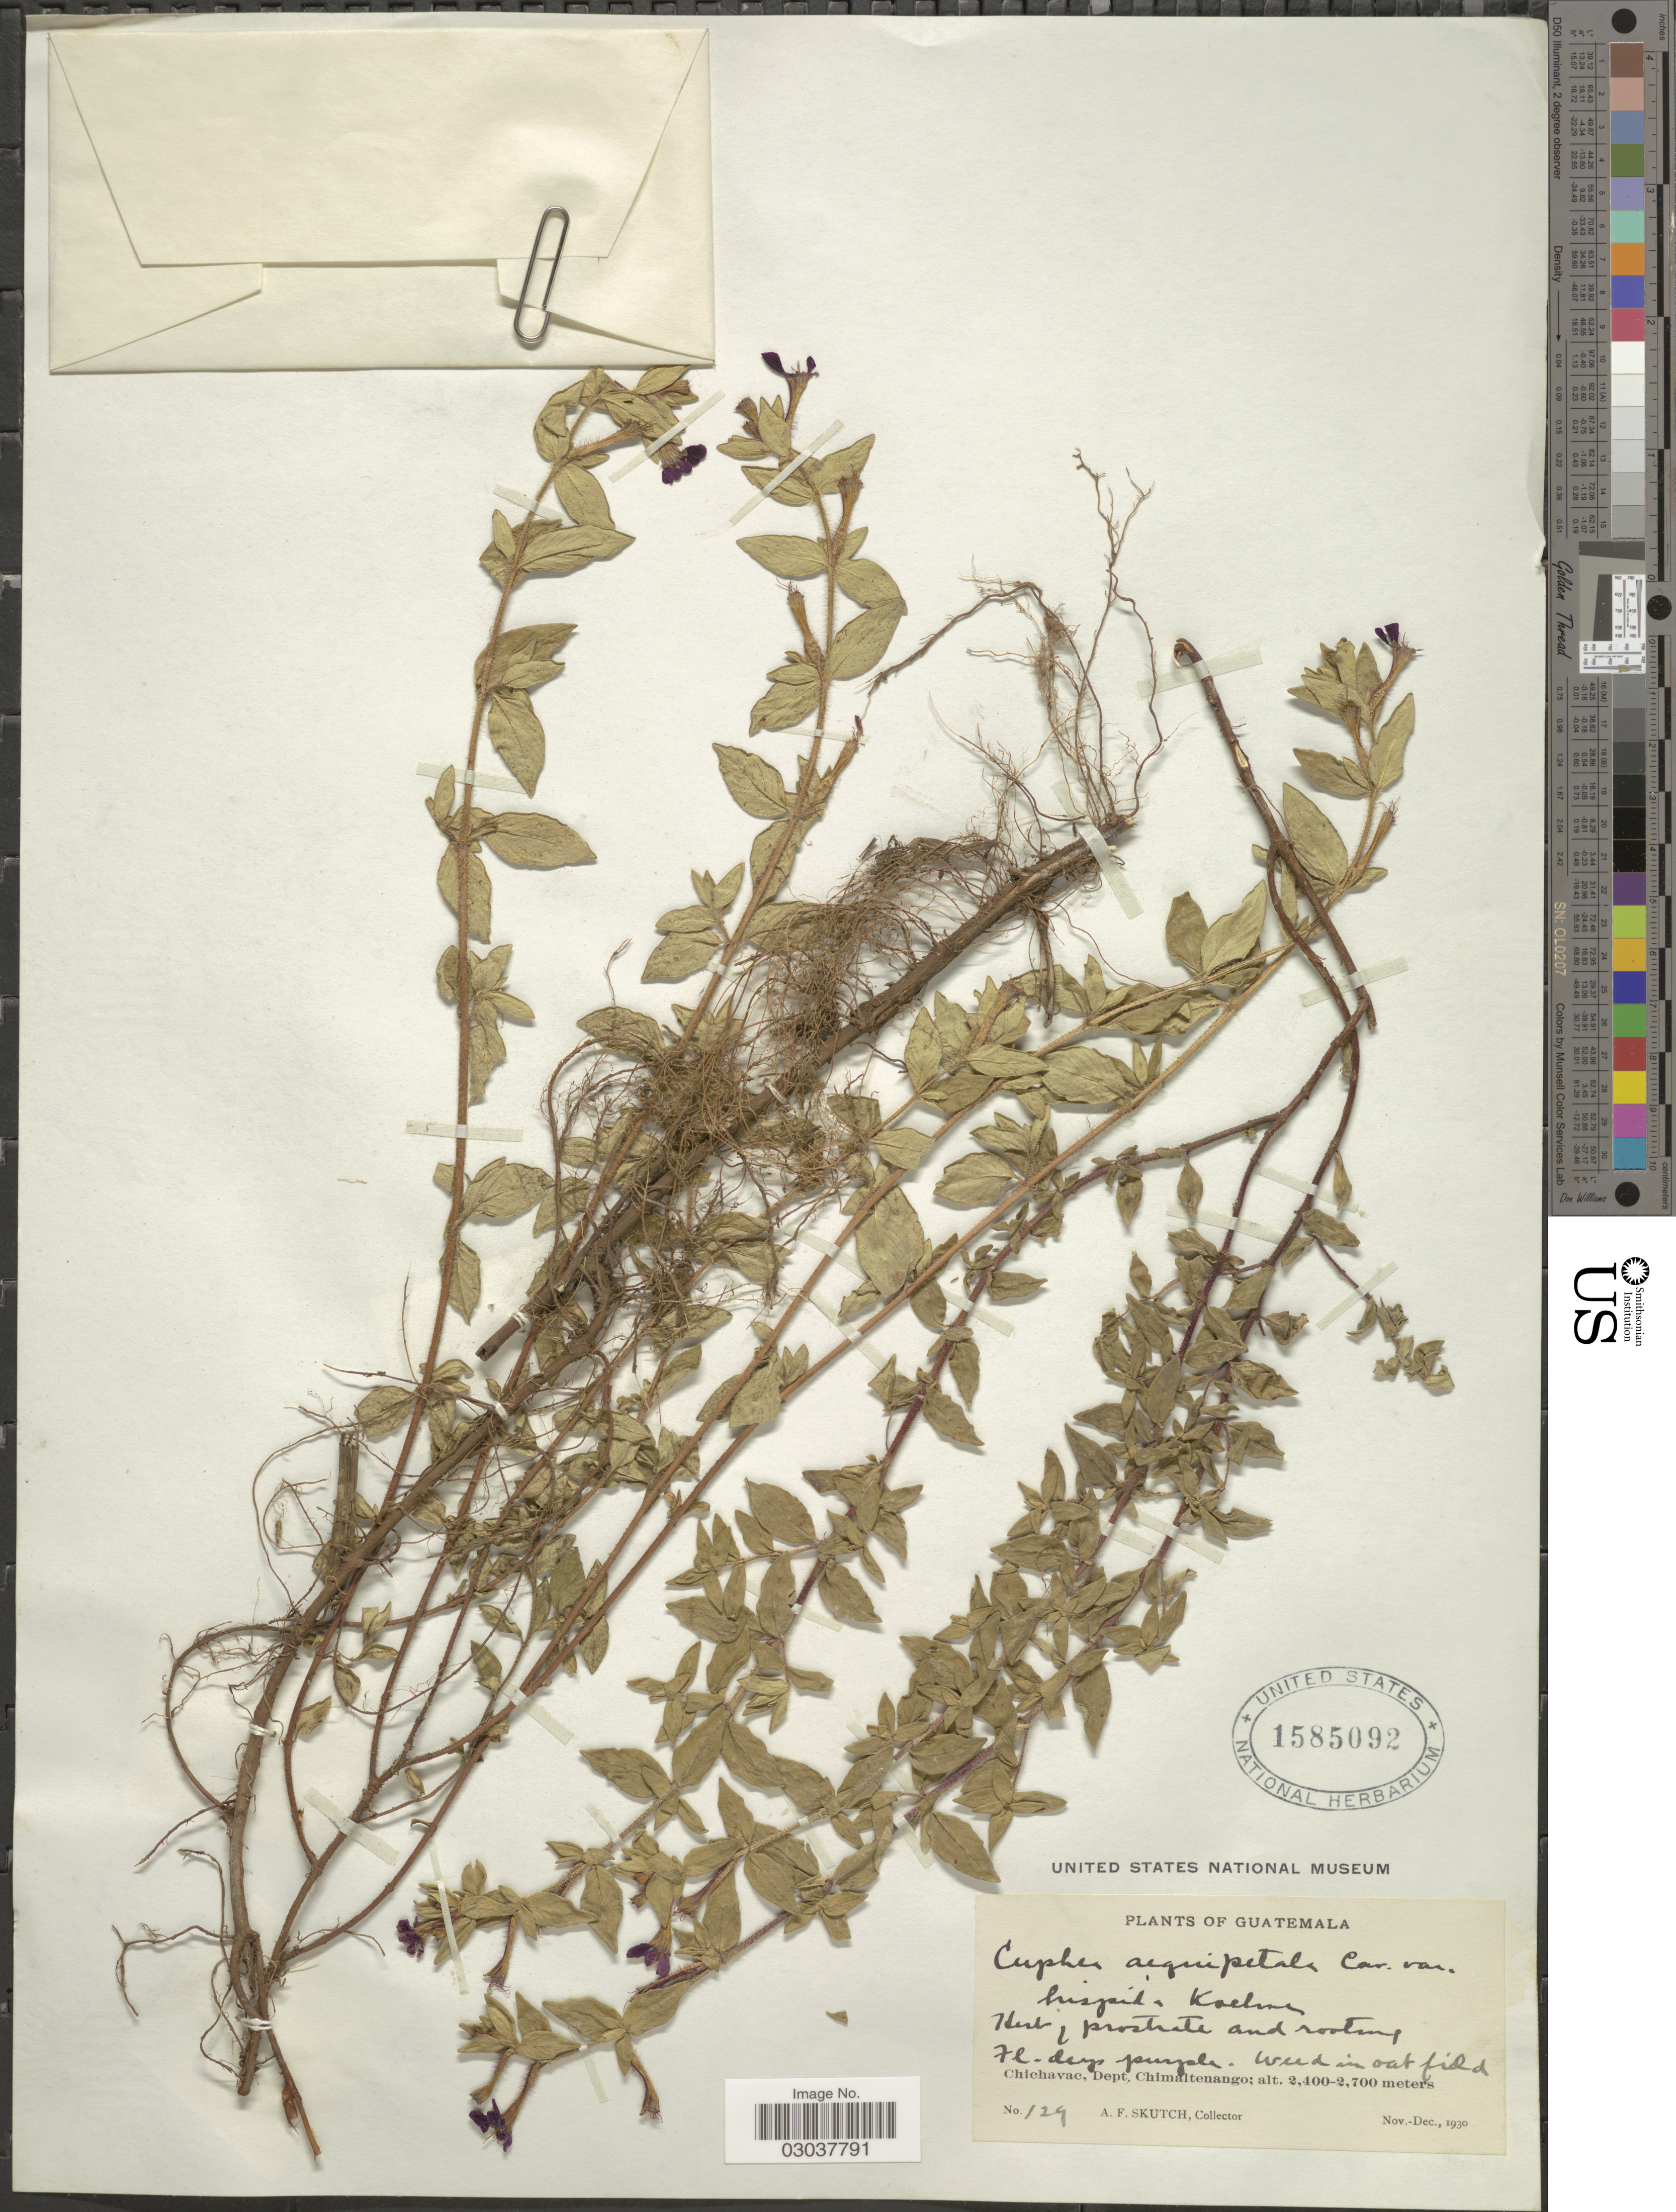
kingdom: Plantae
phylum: Tracheophyta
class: Magnoliopsida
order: Myrtales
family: Lythraceae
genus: Cuphea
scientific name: Cuphea aequipetala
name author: Cav.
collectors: A. F. Skutch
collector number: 129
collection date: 1930-11/1930-12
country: Guatemala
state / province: Chimaltenango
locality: Chichavac, Dept., Chimaltenango.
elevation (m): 2400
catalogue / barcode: US 1585092